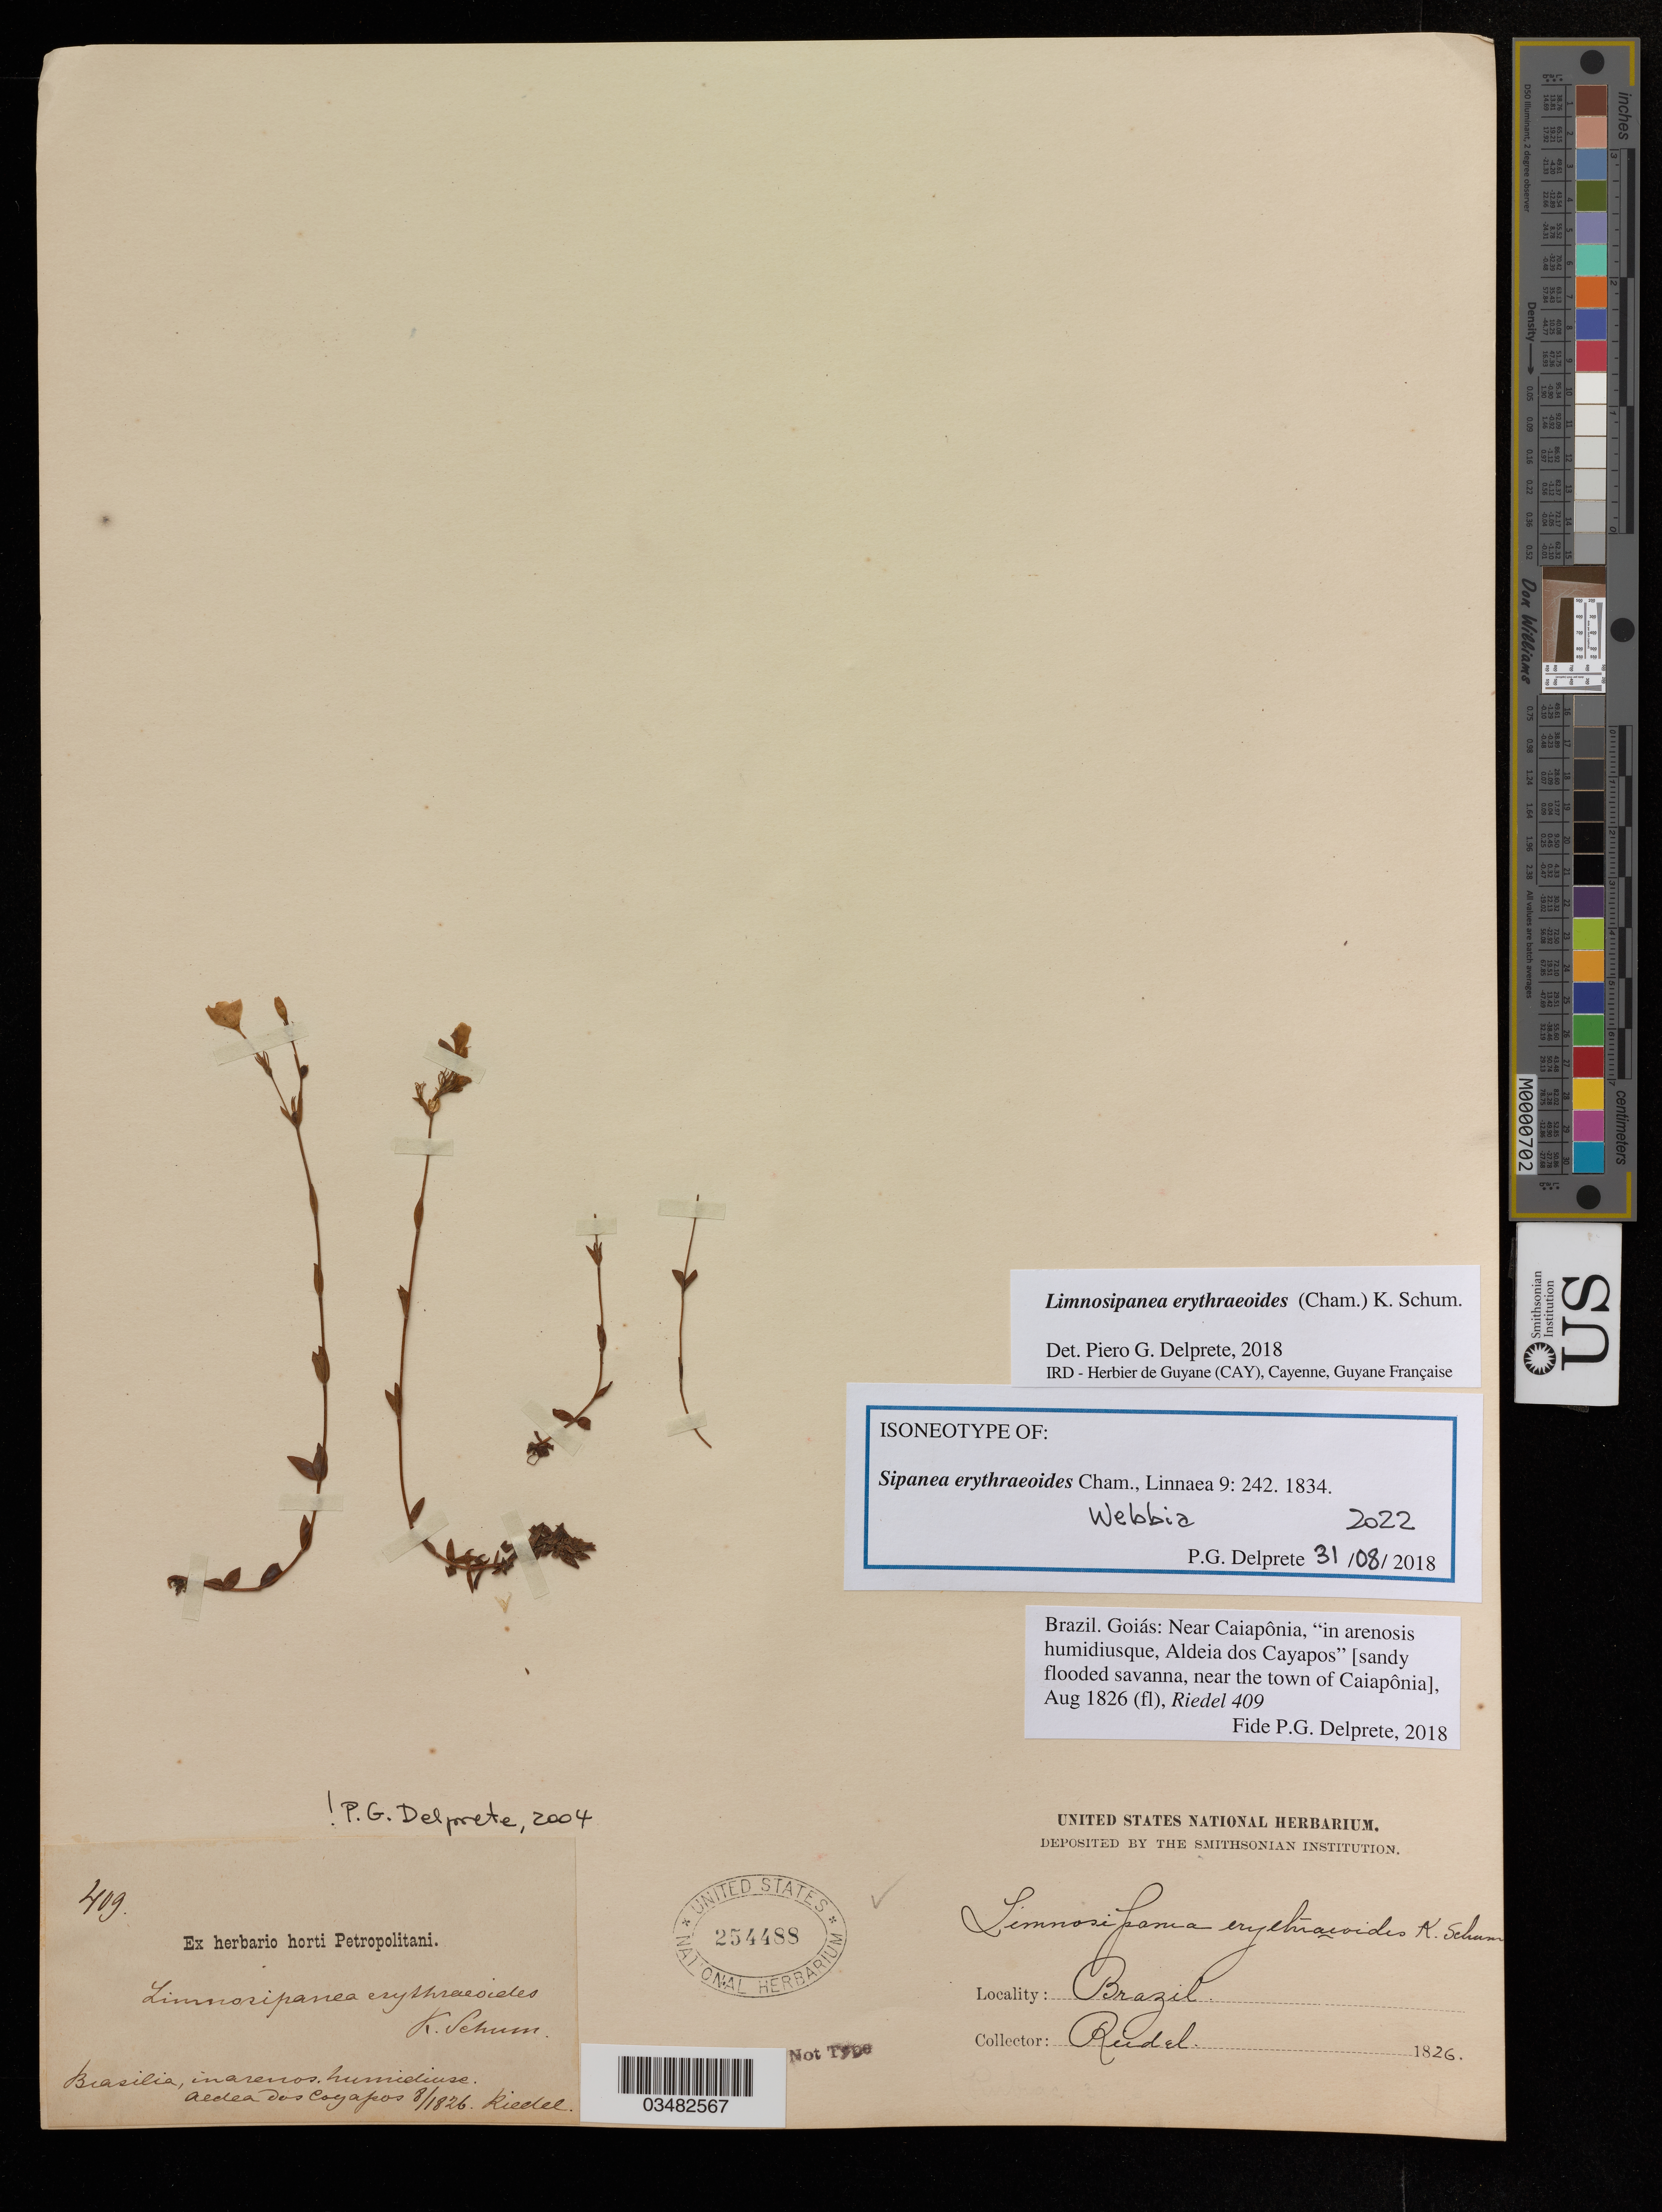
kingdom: Plantae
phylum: Tracheophyta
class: Liliopsida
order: Poales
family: Poaceae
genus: Hordeum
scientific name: Hordeum jubatum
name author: L.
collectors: O. A. Stevens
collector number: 512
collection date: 1941-06-18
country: United States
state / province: North Dakota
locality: Fargo.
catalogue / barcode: US 3013311